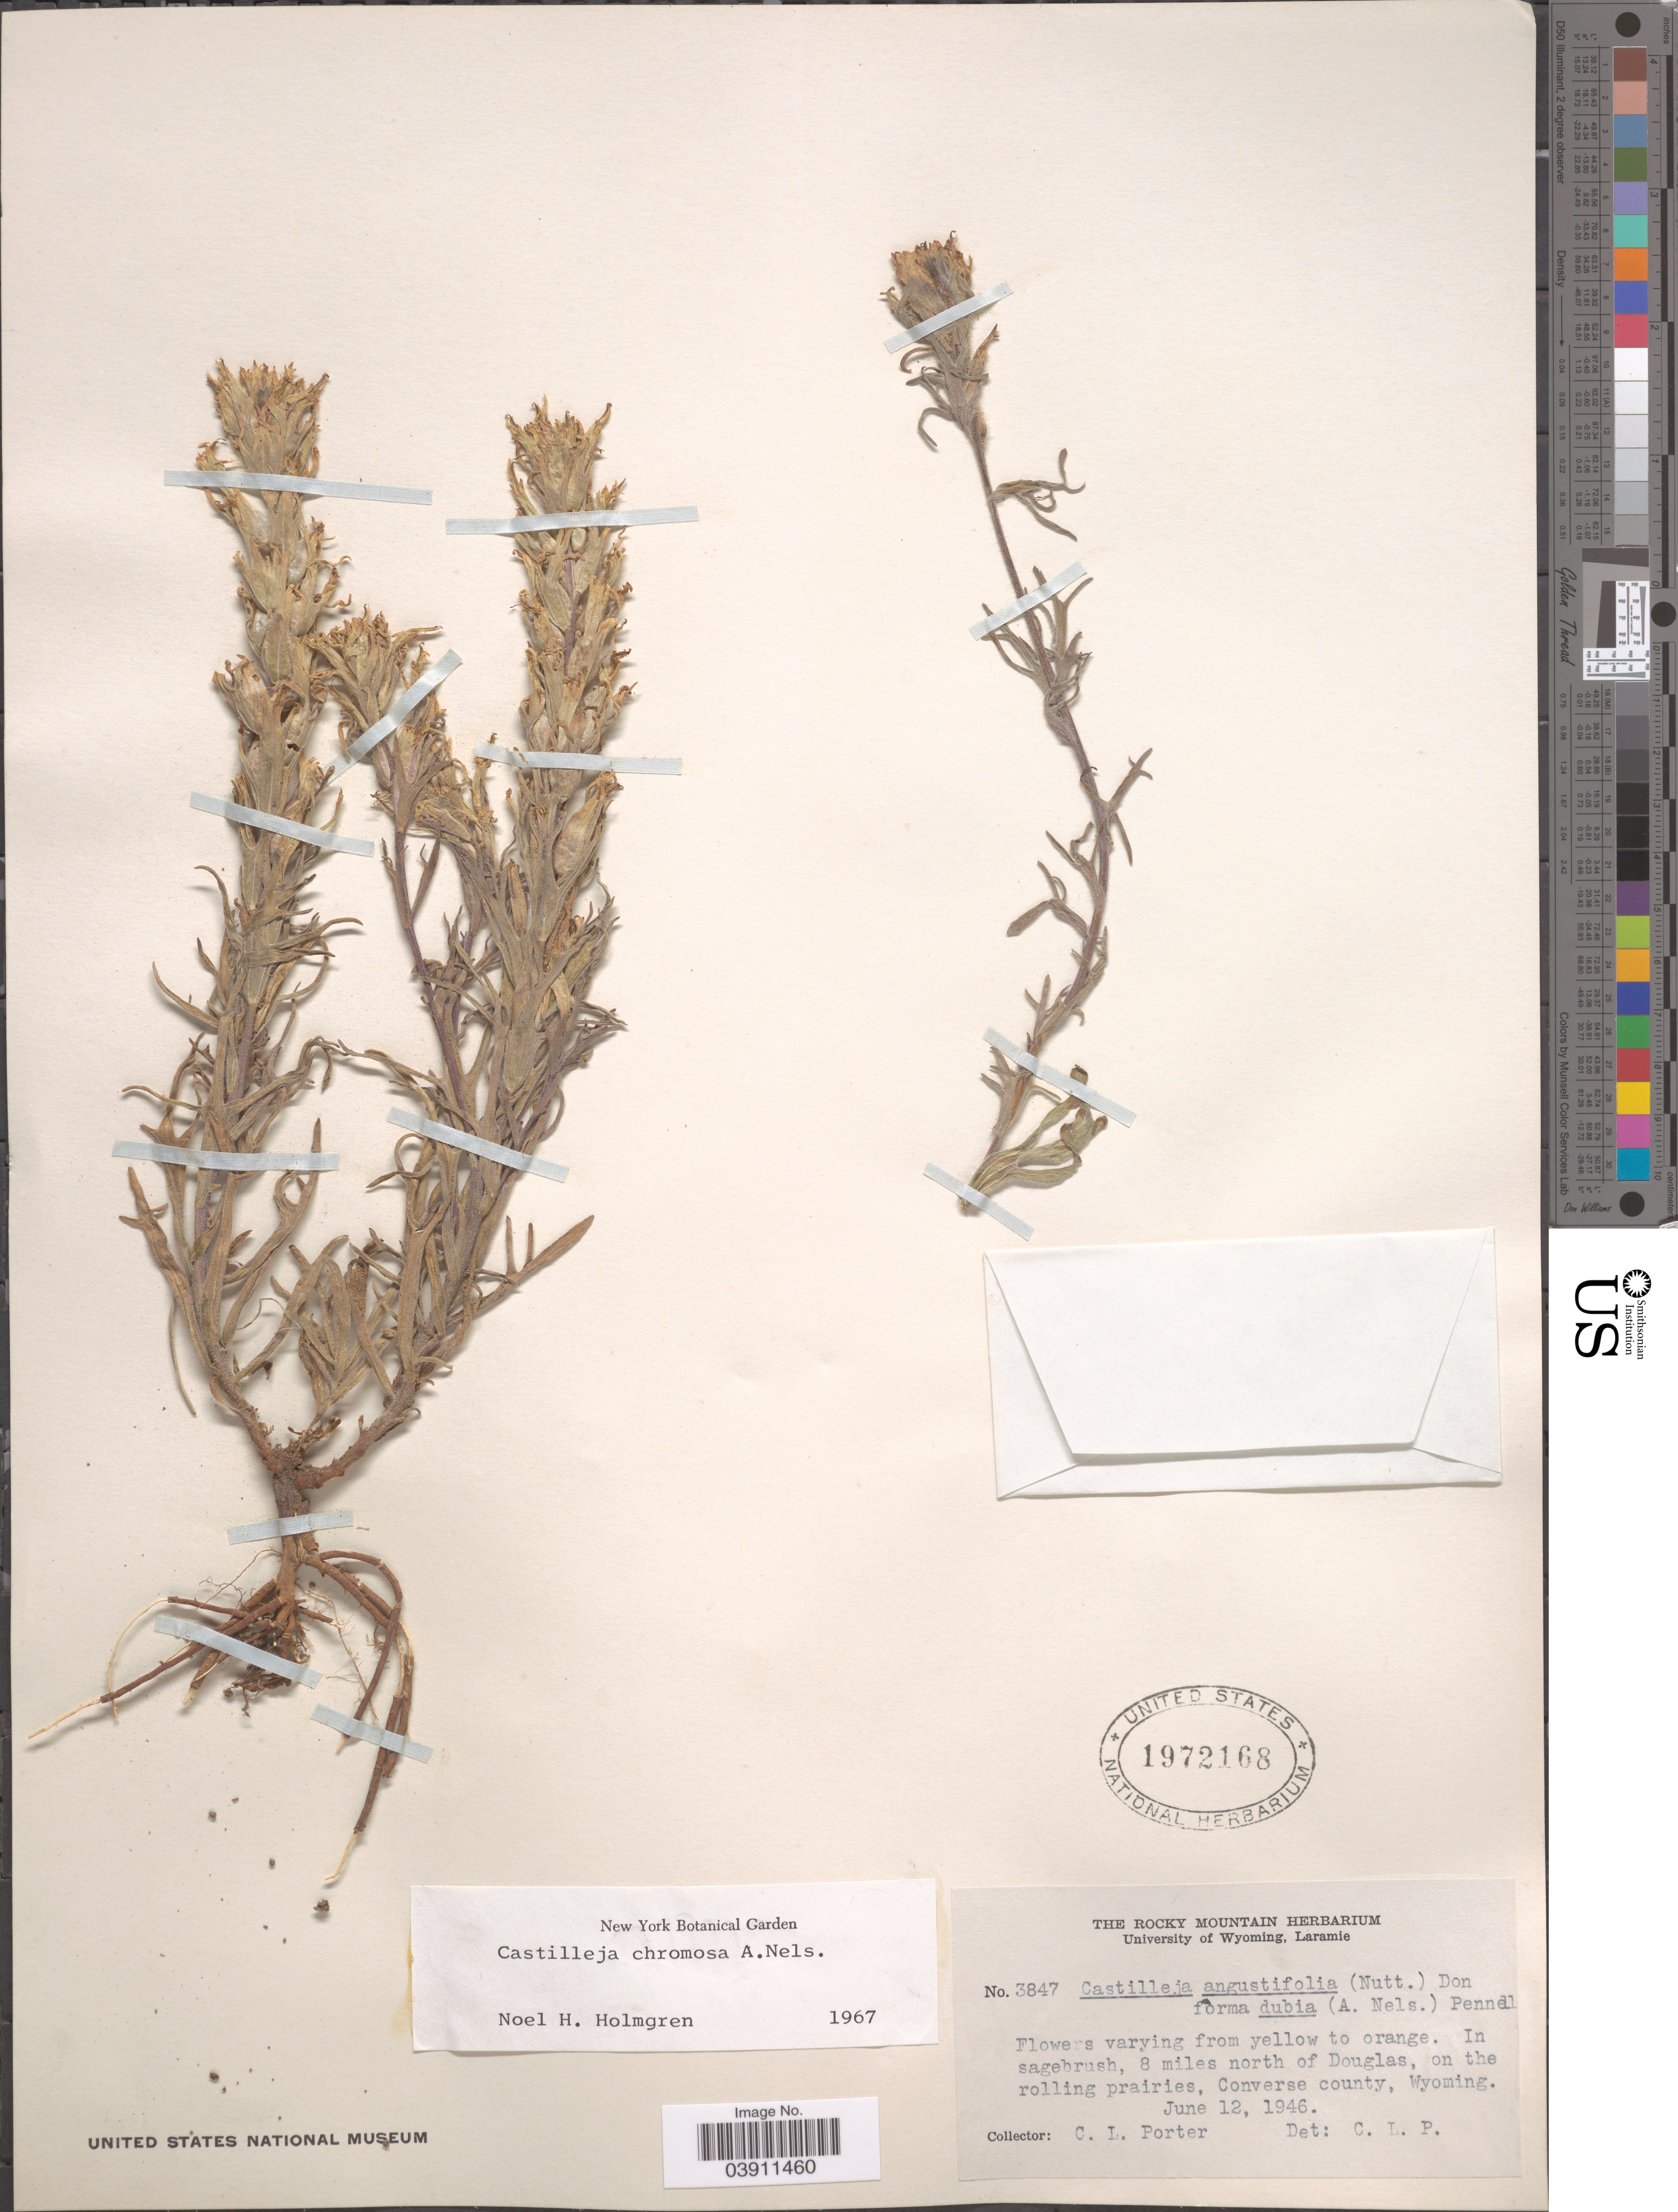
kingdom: Plantae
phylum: Tracheophyta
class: Magnoliopsida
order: Lamiales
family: Orobanchaceae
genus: Castilleja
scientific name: Castilleja chromosa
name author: A. Nelson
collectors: C. L. Porter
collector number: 3847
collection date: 1946-06-12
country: United States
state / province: Wyoming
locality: In sagebrush, 8 miles north of Douglas, on the rolling prairies, Converse county.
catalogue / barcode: US 1972168